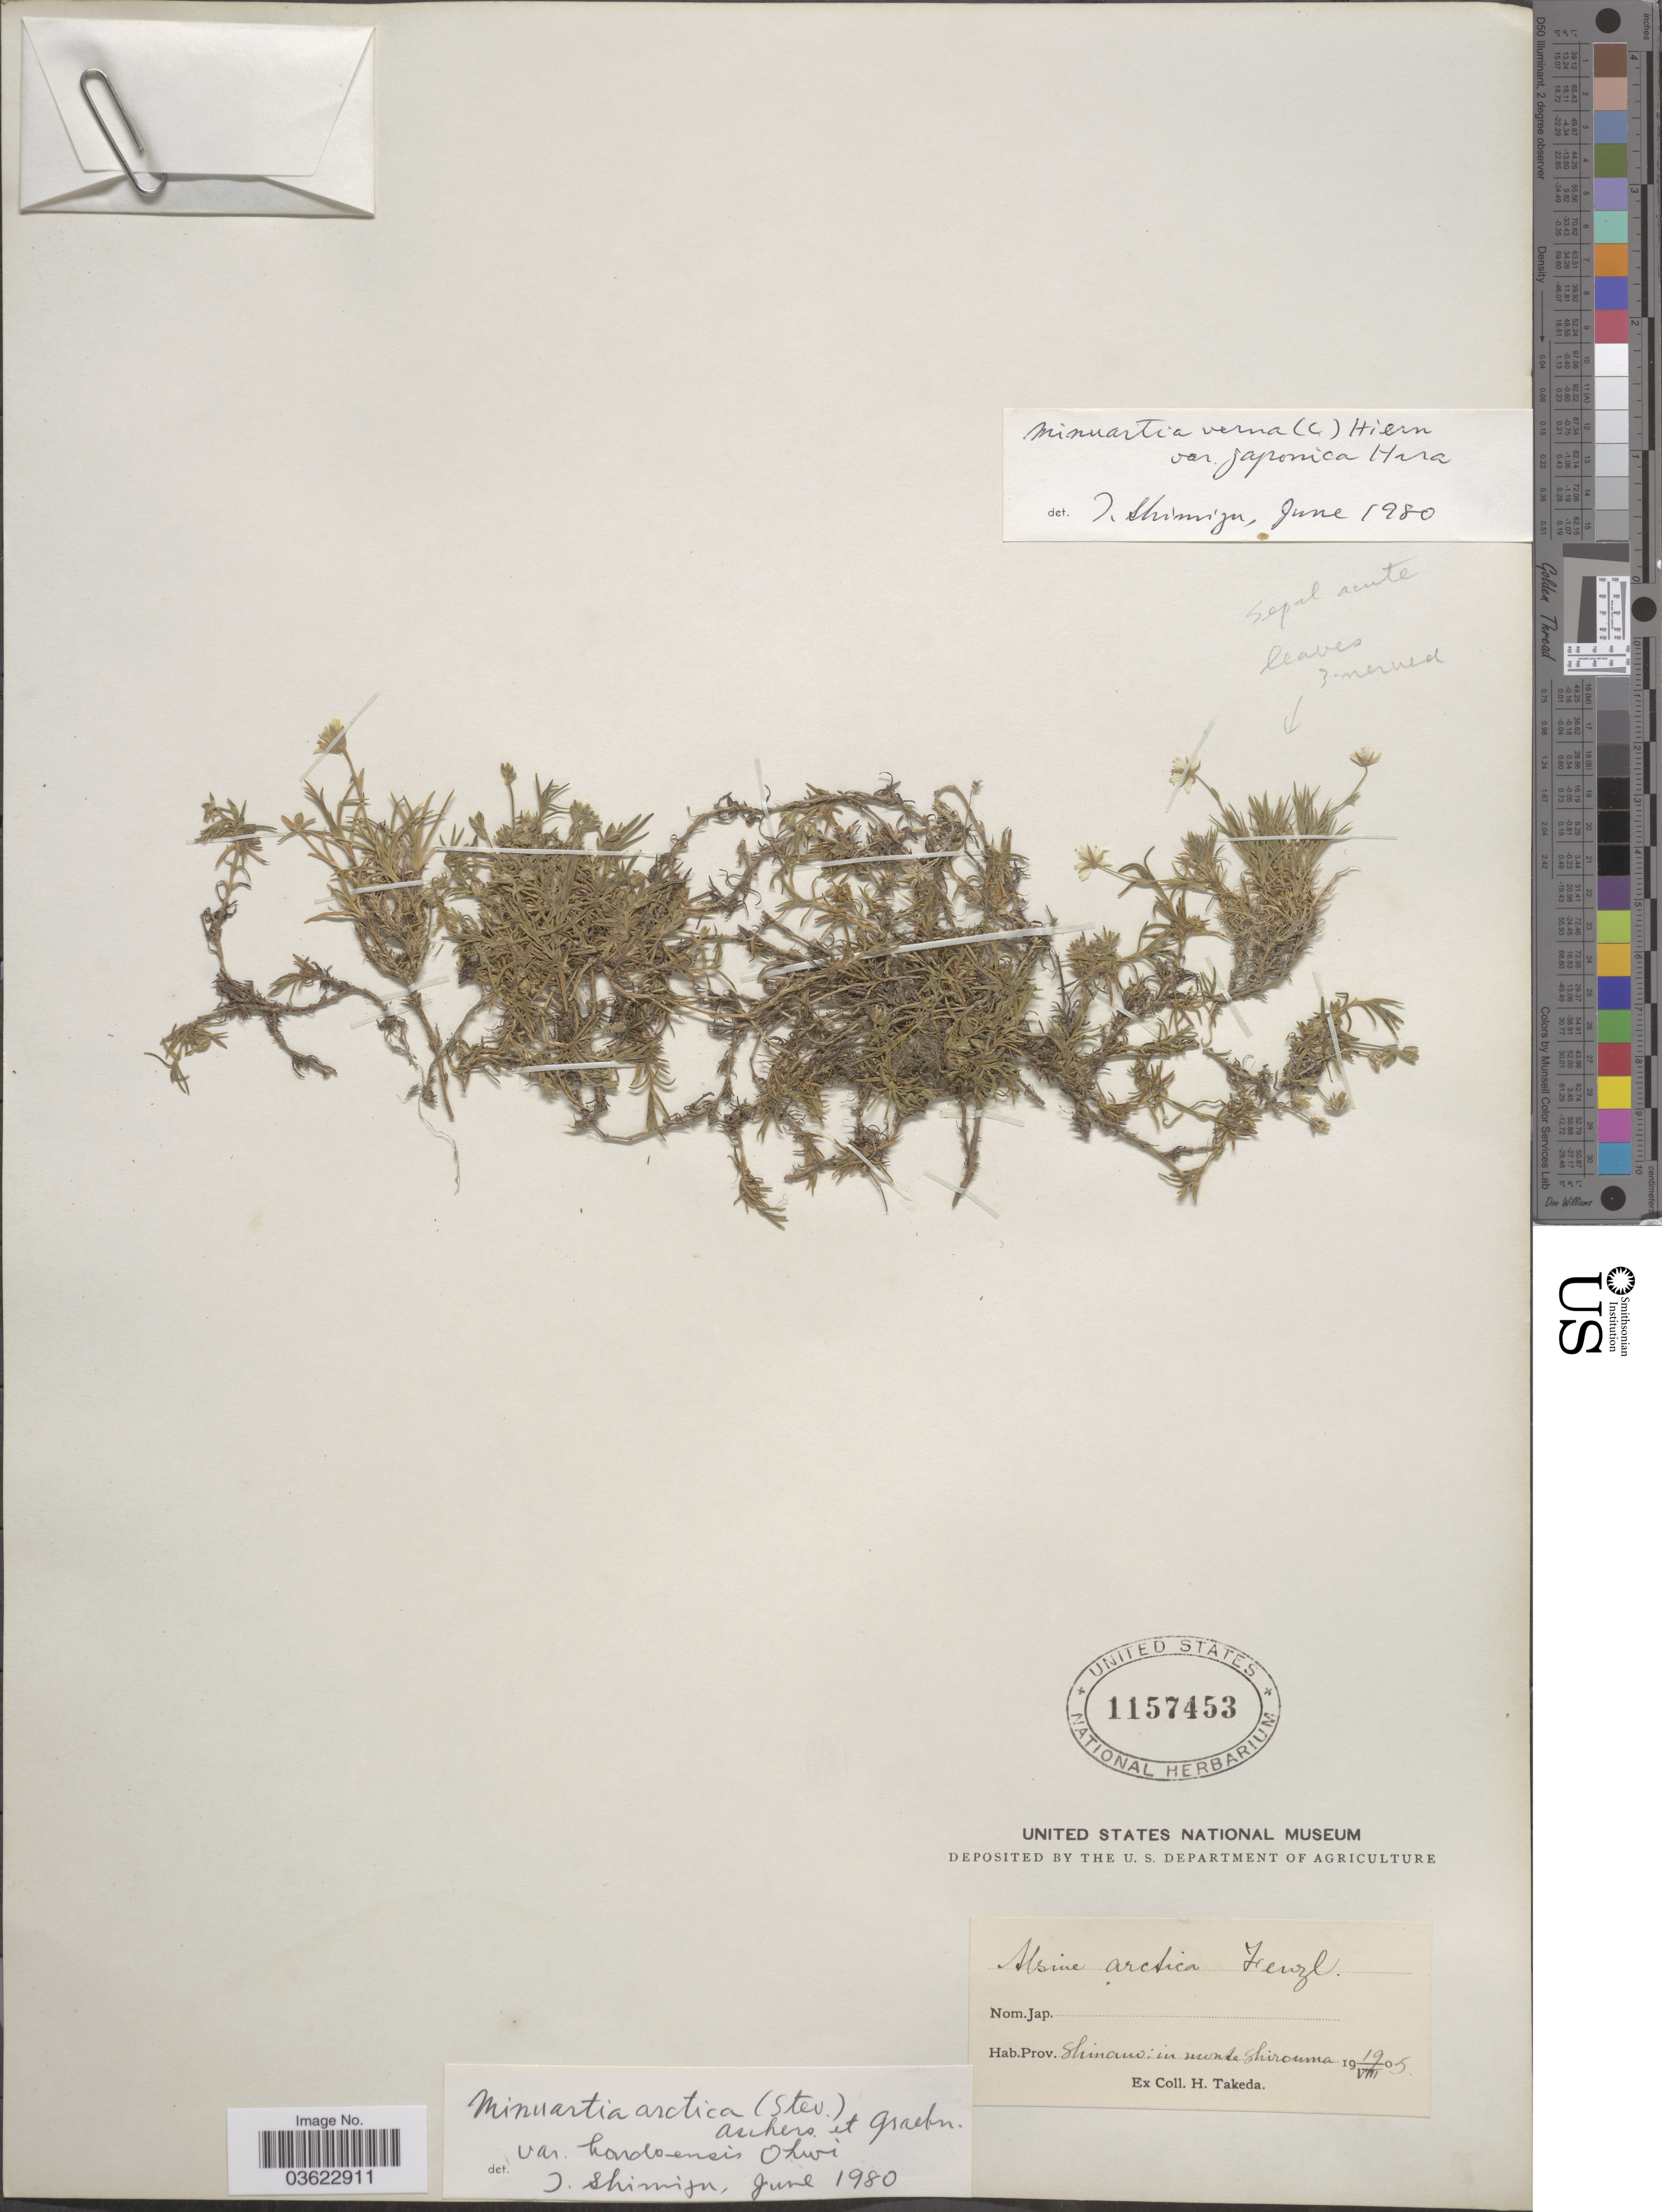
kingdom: Plantae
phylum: Tracheophyta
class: Magnoliopsida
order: Caryophyllales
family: Caryophyllaceae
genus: Minuartia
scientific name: Minuartia hondoensis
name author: (Ohwi) Ohwi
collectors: H. Takeda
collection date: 1905-08-19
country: Japan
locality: Shinano: in monte Shirouma.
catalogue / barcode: US 1157453